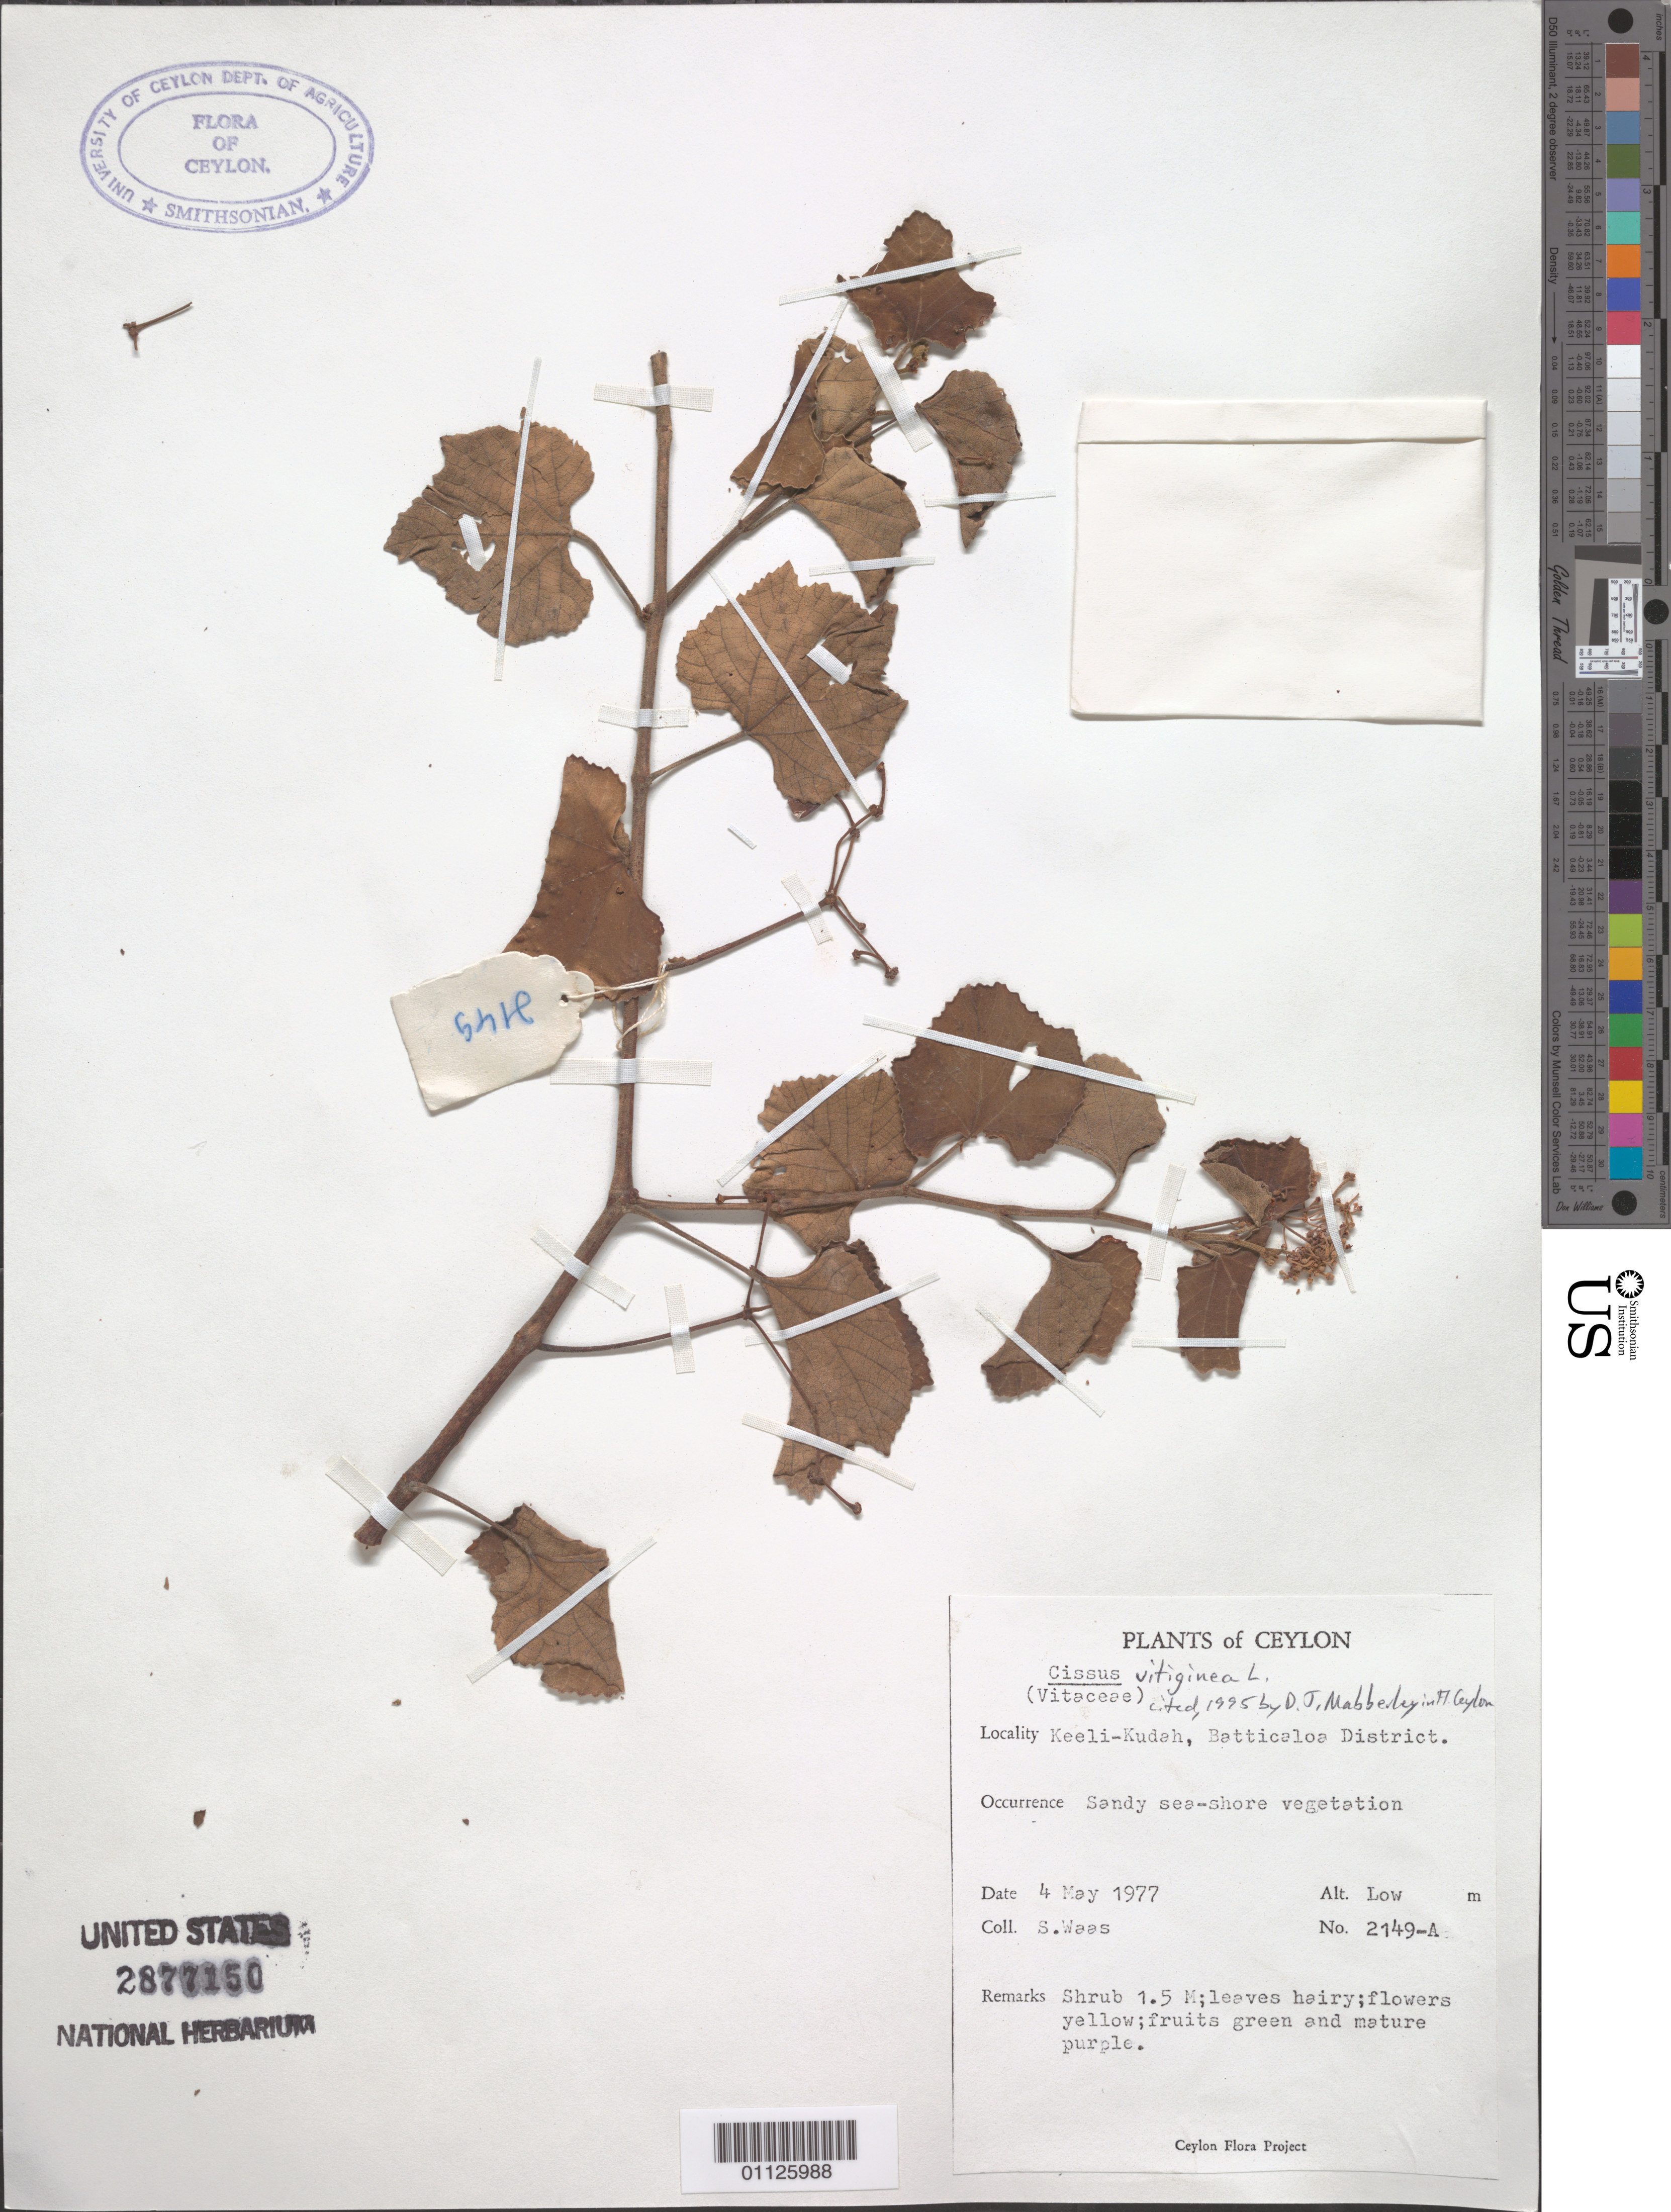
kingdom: Plantae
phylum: Tracheophyta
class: Magnoliopsida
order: Vitales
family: Vitaceae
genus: Cissus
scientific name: Cissus vitiginea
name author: L.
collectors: S. Waas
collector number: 2149-A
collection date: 1977-05-04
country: Sri Lanka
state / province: Eastern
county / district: Batticaloa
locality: Keeli-Kudah.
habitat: Sandy sea-shore vegetation.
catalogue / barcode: US 2877150